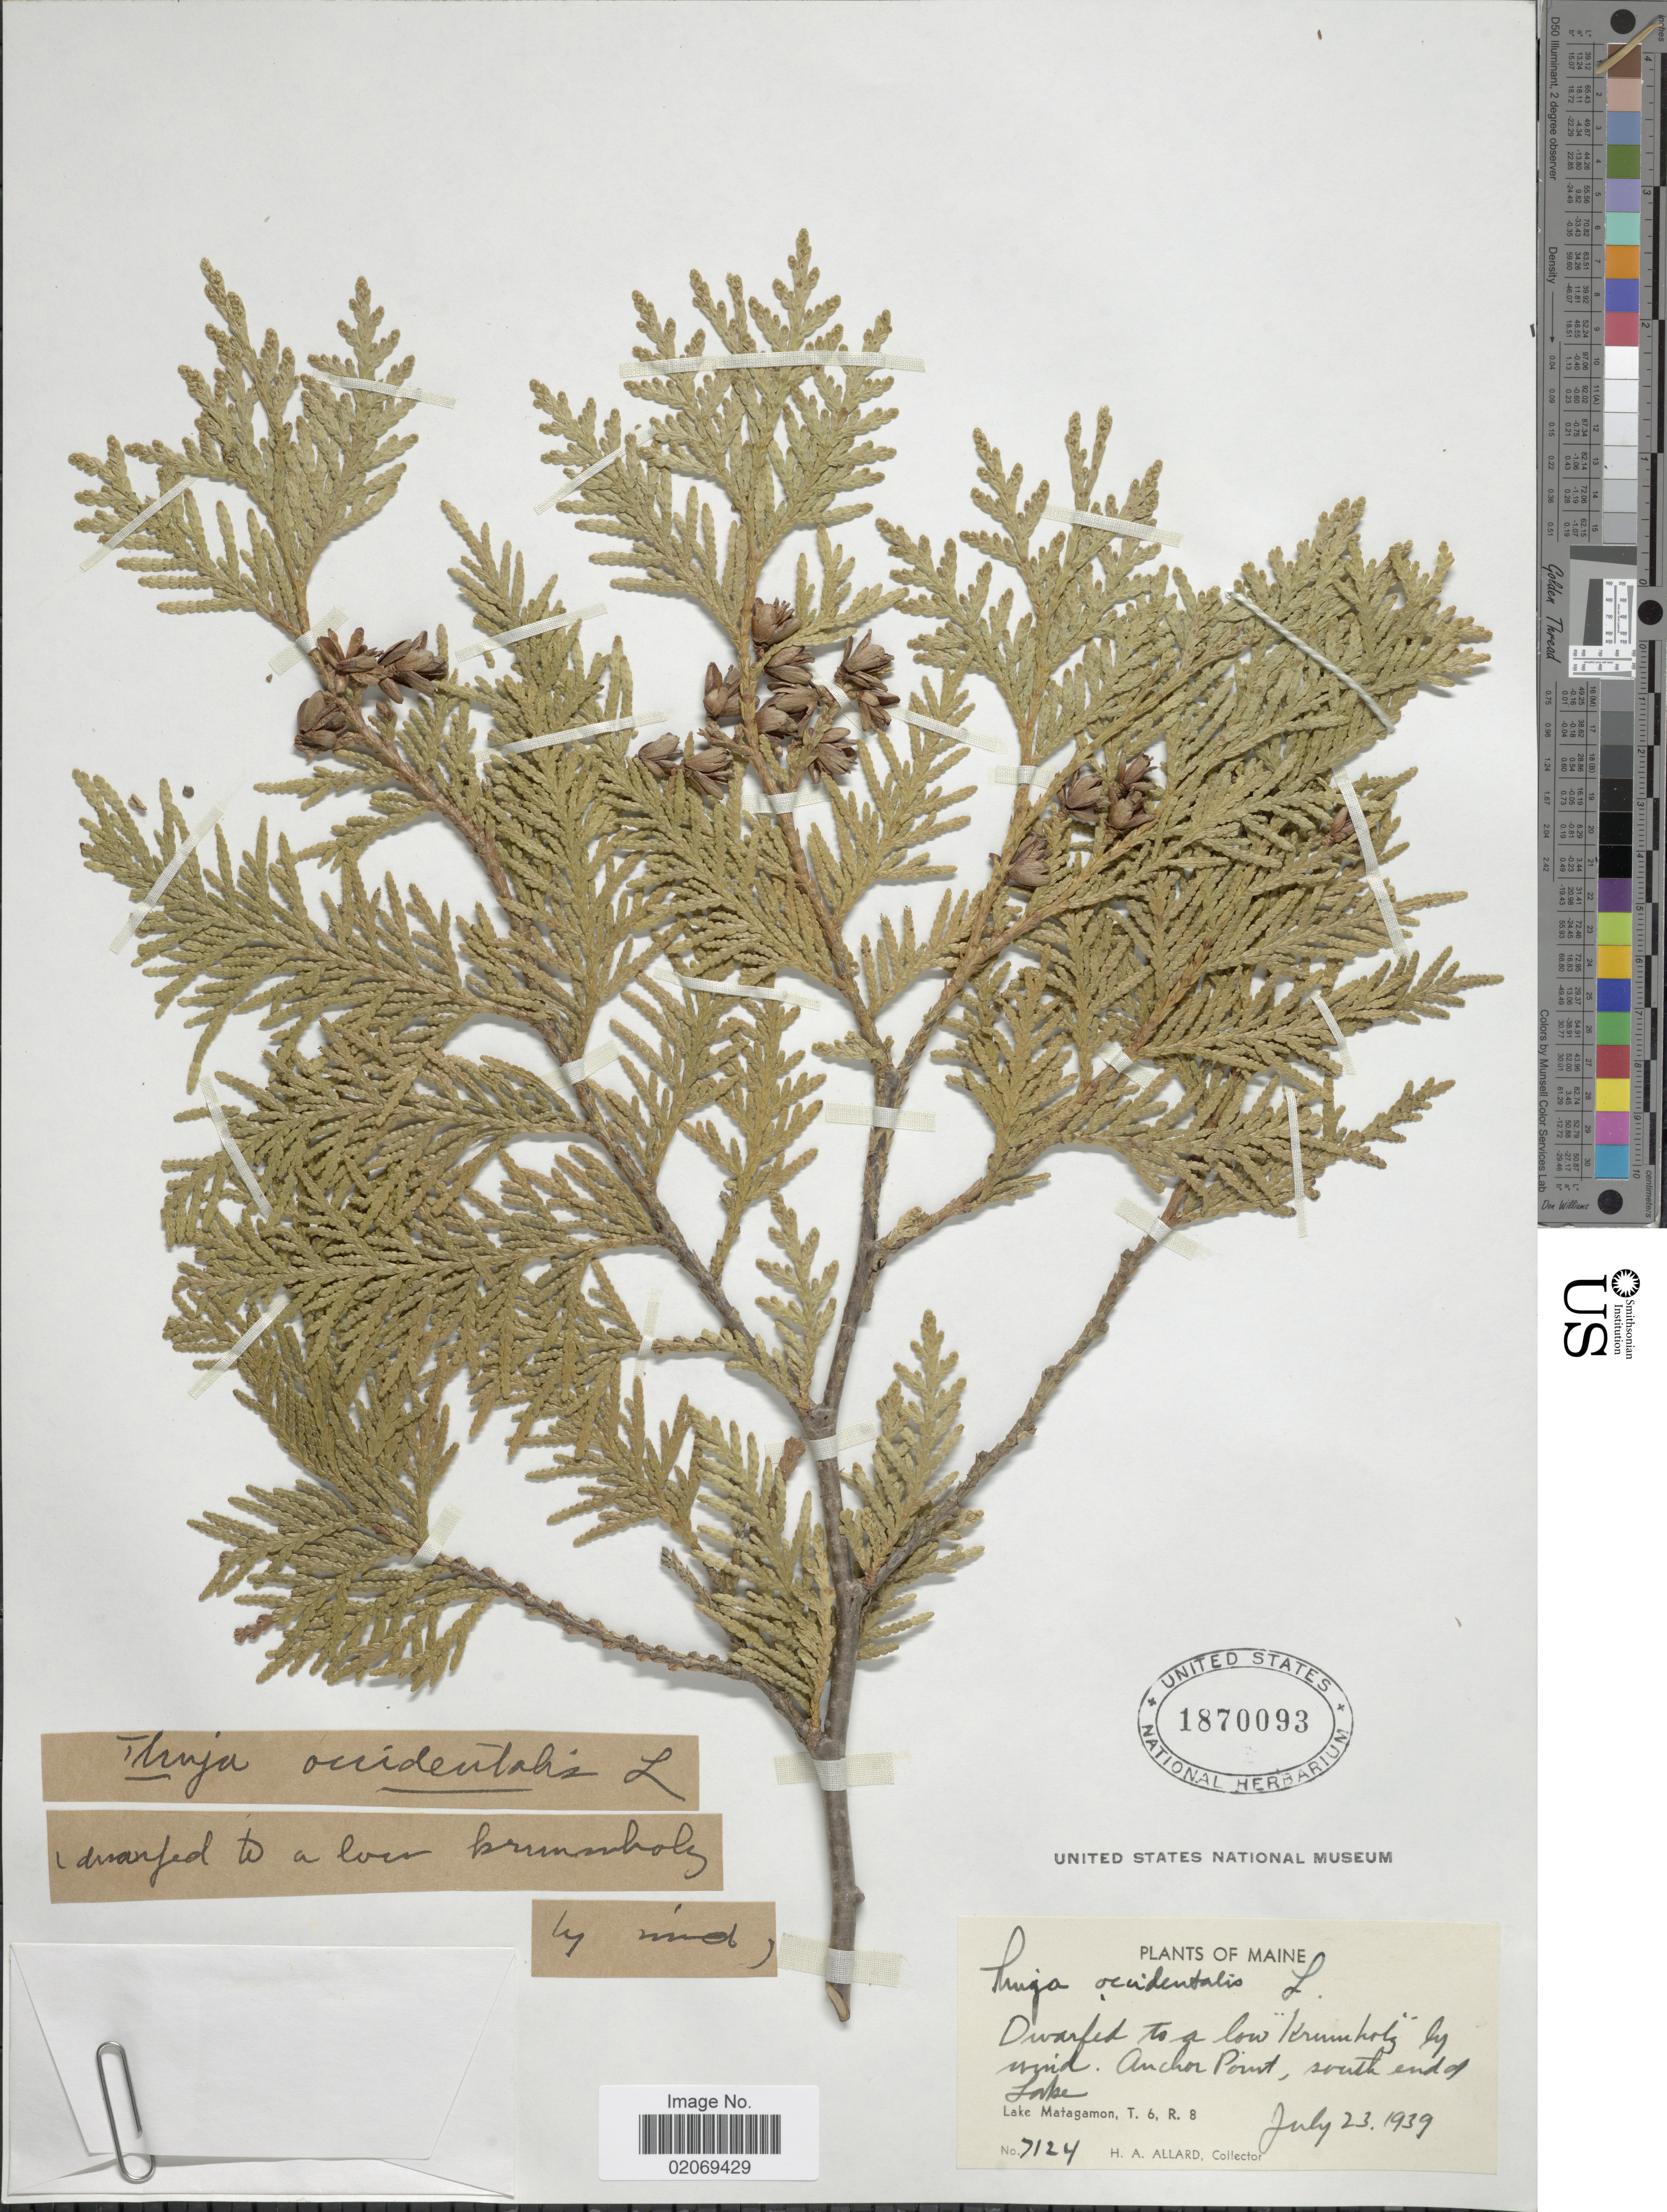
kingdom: Plantae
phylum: Tracheophyta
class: Pinopsida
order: Pinales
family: Cupressaceae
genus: Thuja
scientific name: Thuja occidentalis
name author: L.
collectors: H. A. Allard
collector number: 7124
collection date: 1939-07-23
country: United States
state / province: Maine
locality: Dwarfed to a low Krumholz by wind. Anchor Point, south end of Lake, Lake Matagamon, T. 6, R.8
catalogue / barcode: US 1870093